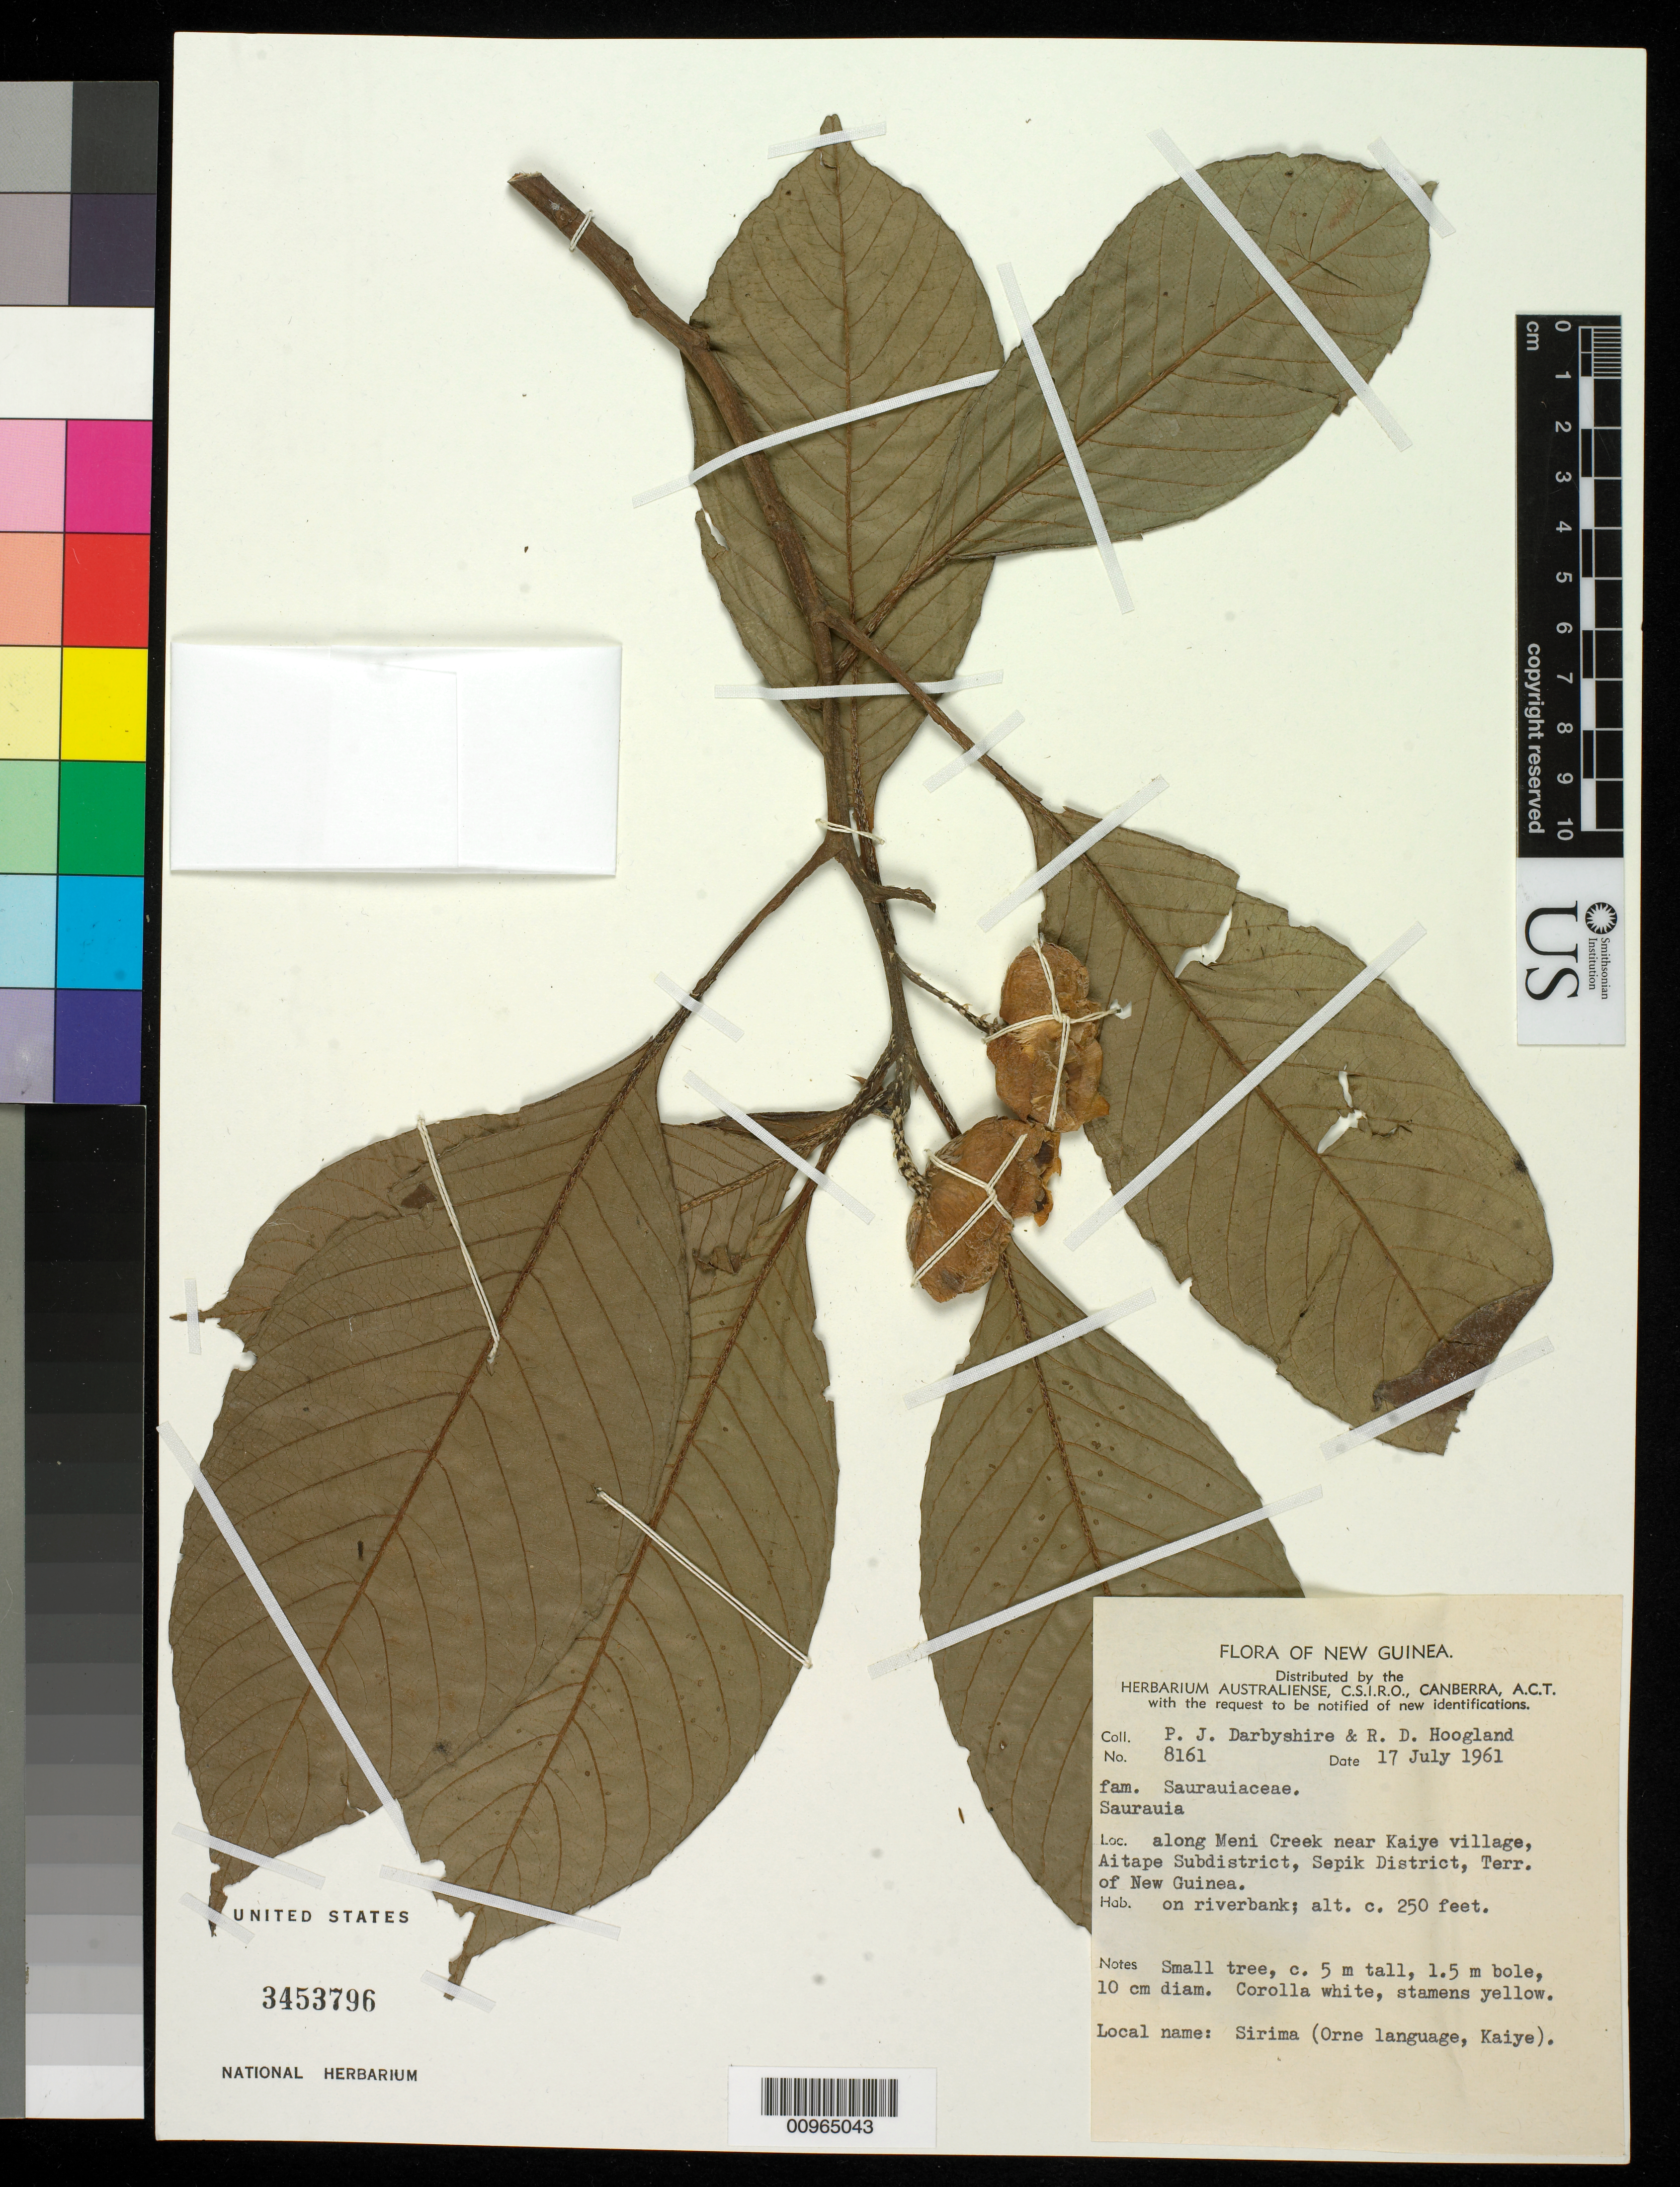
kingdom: Plantae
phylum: Tracheophyta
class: Magnoliopsida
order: Ericales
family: Actinidiaceae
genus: Saurauia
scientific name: Saurauia sp.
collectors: P. Darbyshire & R. D. Hoogland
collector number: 8161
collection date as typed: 17 Jul 1961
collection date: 1961-07-17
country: Papua New Guinea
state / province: Sandaun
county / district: Aitape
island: New Guinea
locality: Along Meni Creek near Kaiye village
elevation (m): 76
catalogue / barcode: US 3453796